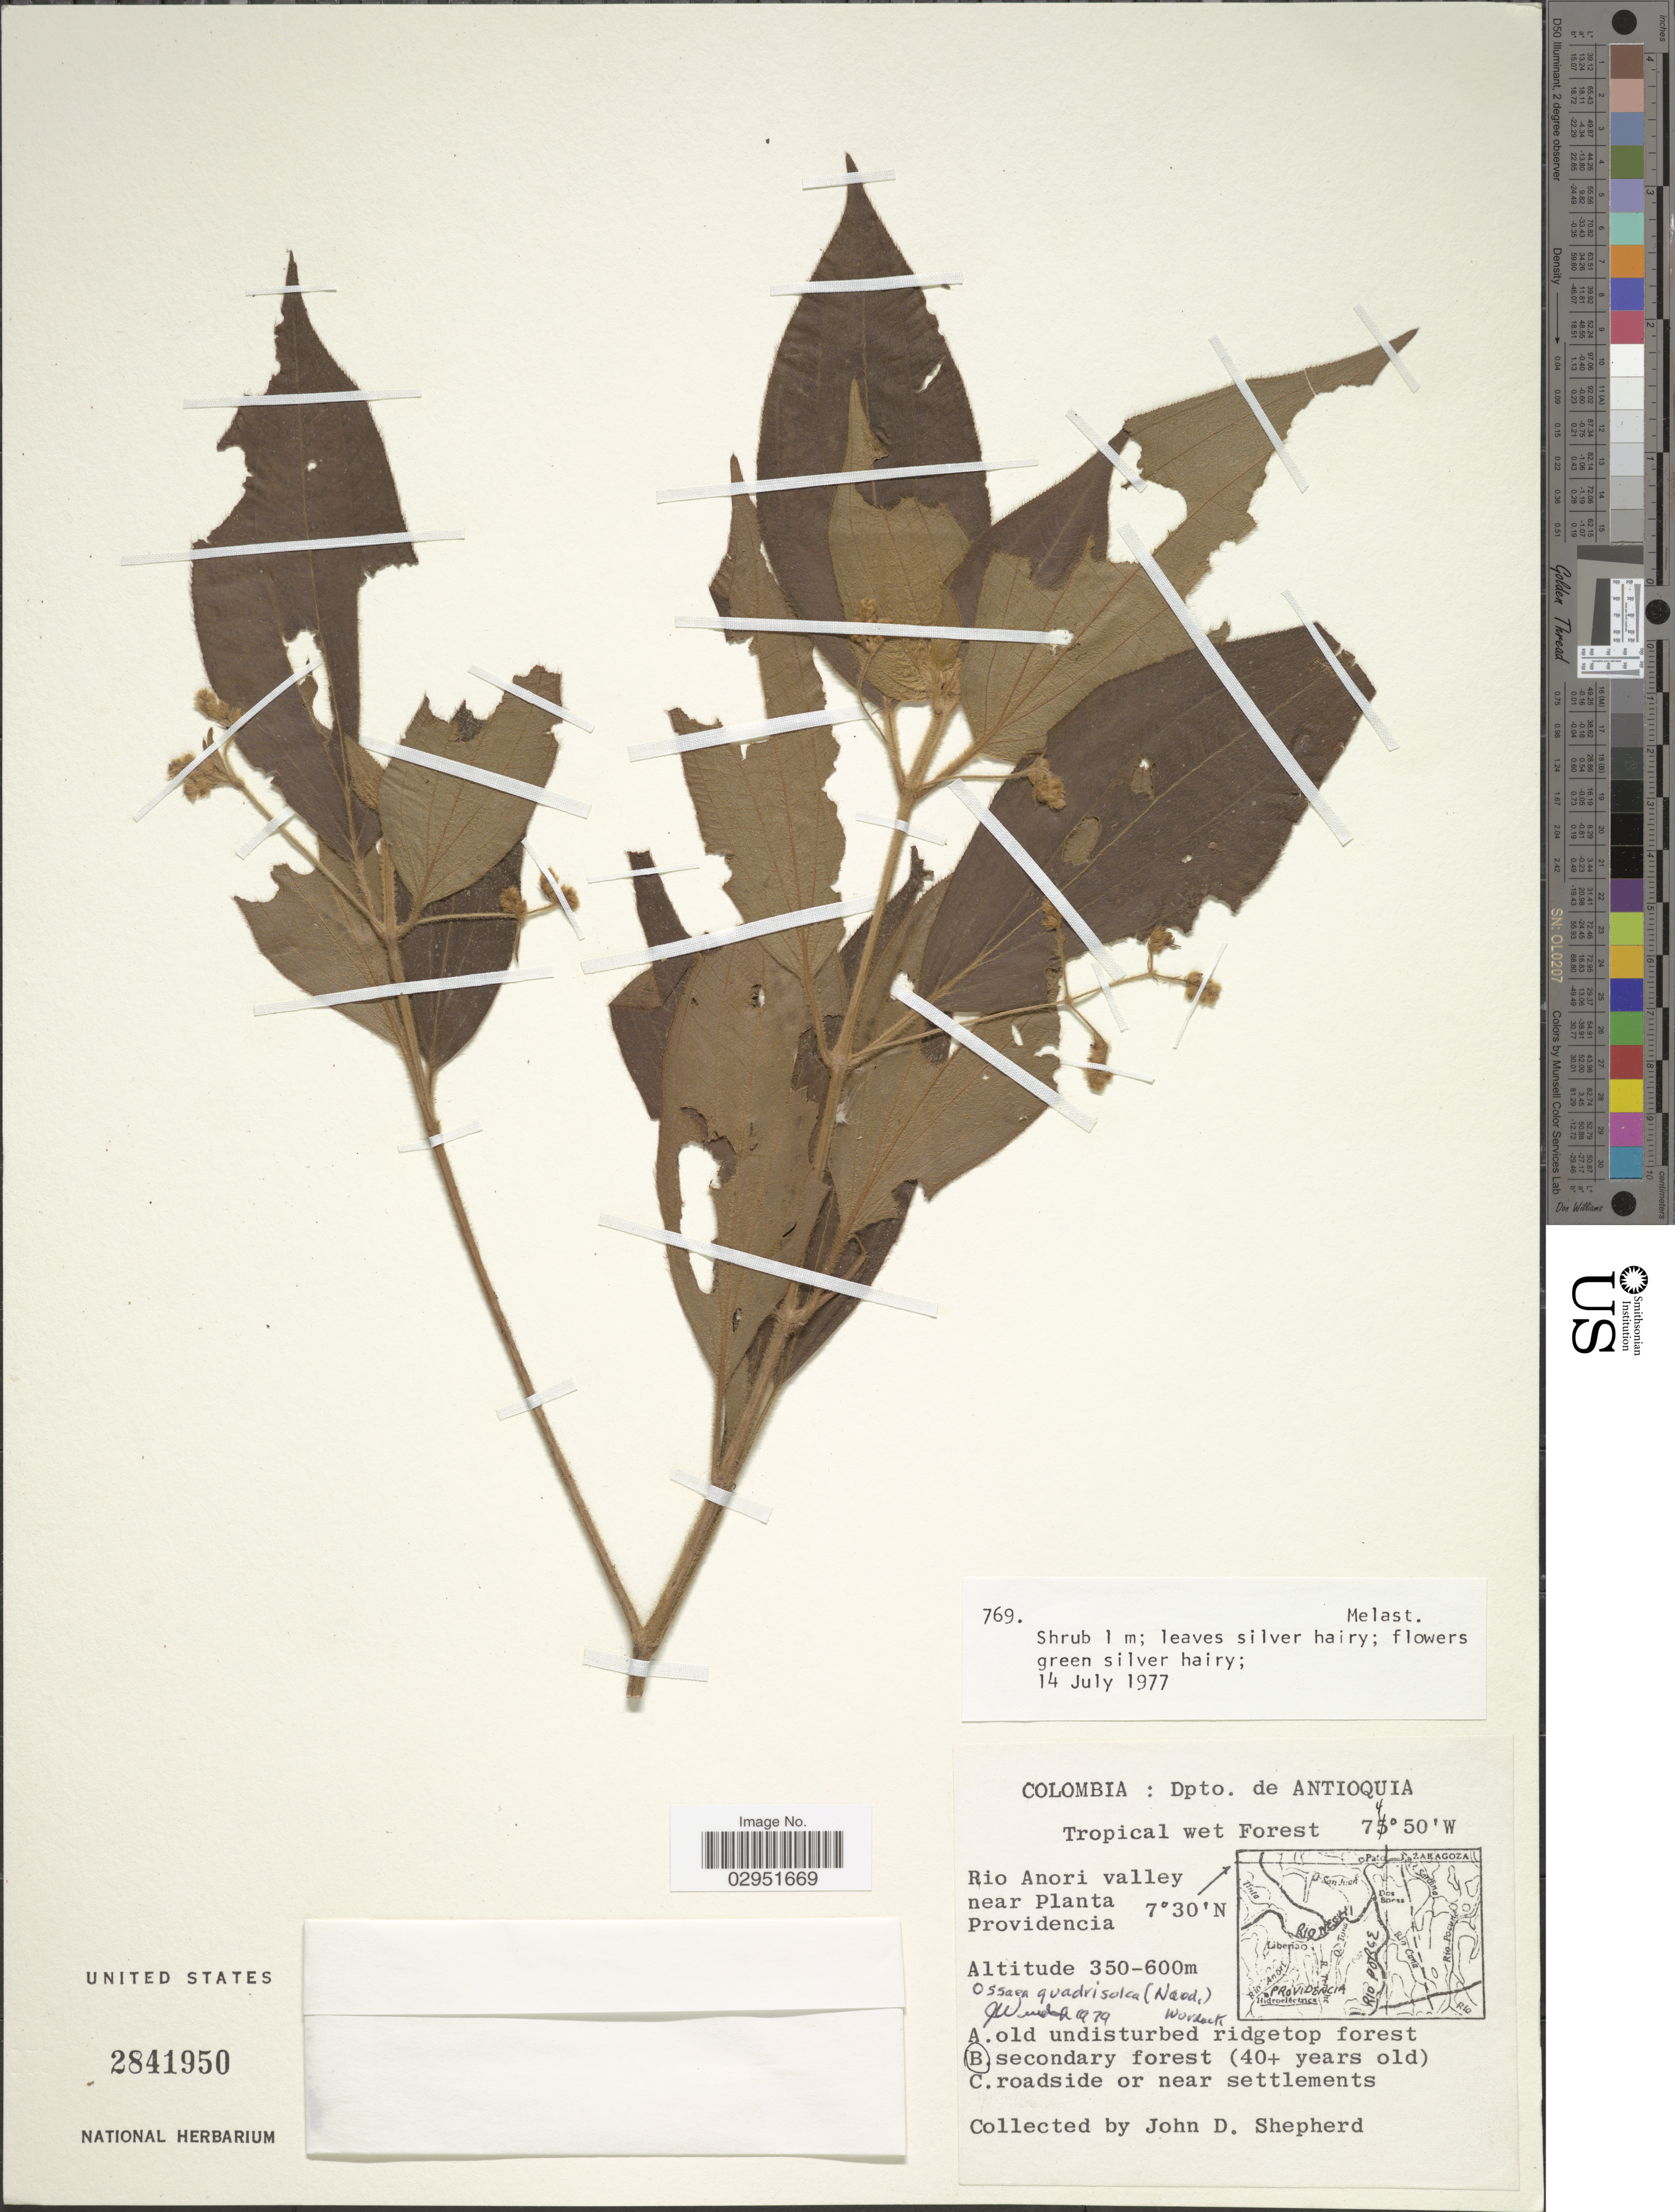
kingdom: Plantae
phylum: Tracheophyta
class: Magnoliopsida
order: Myrtales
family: Melastomataceae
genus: Ossaea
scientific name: Ossaea quadrisulca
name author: (Naudin) Wurdack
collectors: J. D. Shepherd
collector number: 769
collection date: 1977-07-14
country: Colombia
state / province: Antioquia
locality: Dpto. de Antioquia. Rio Anori valley near Planta Providencia.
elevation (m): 350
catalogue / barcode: US 2841950